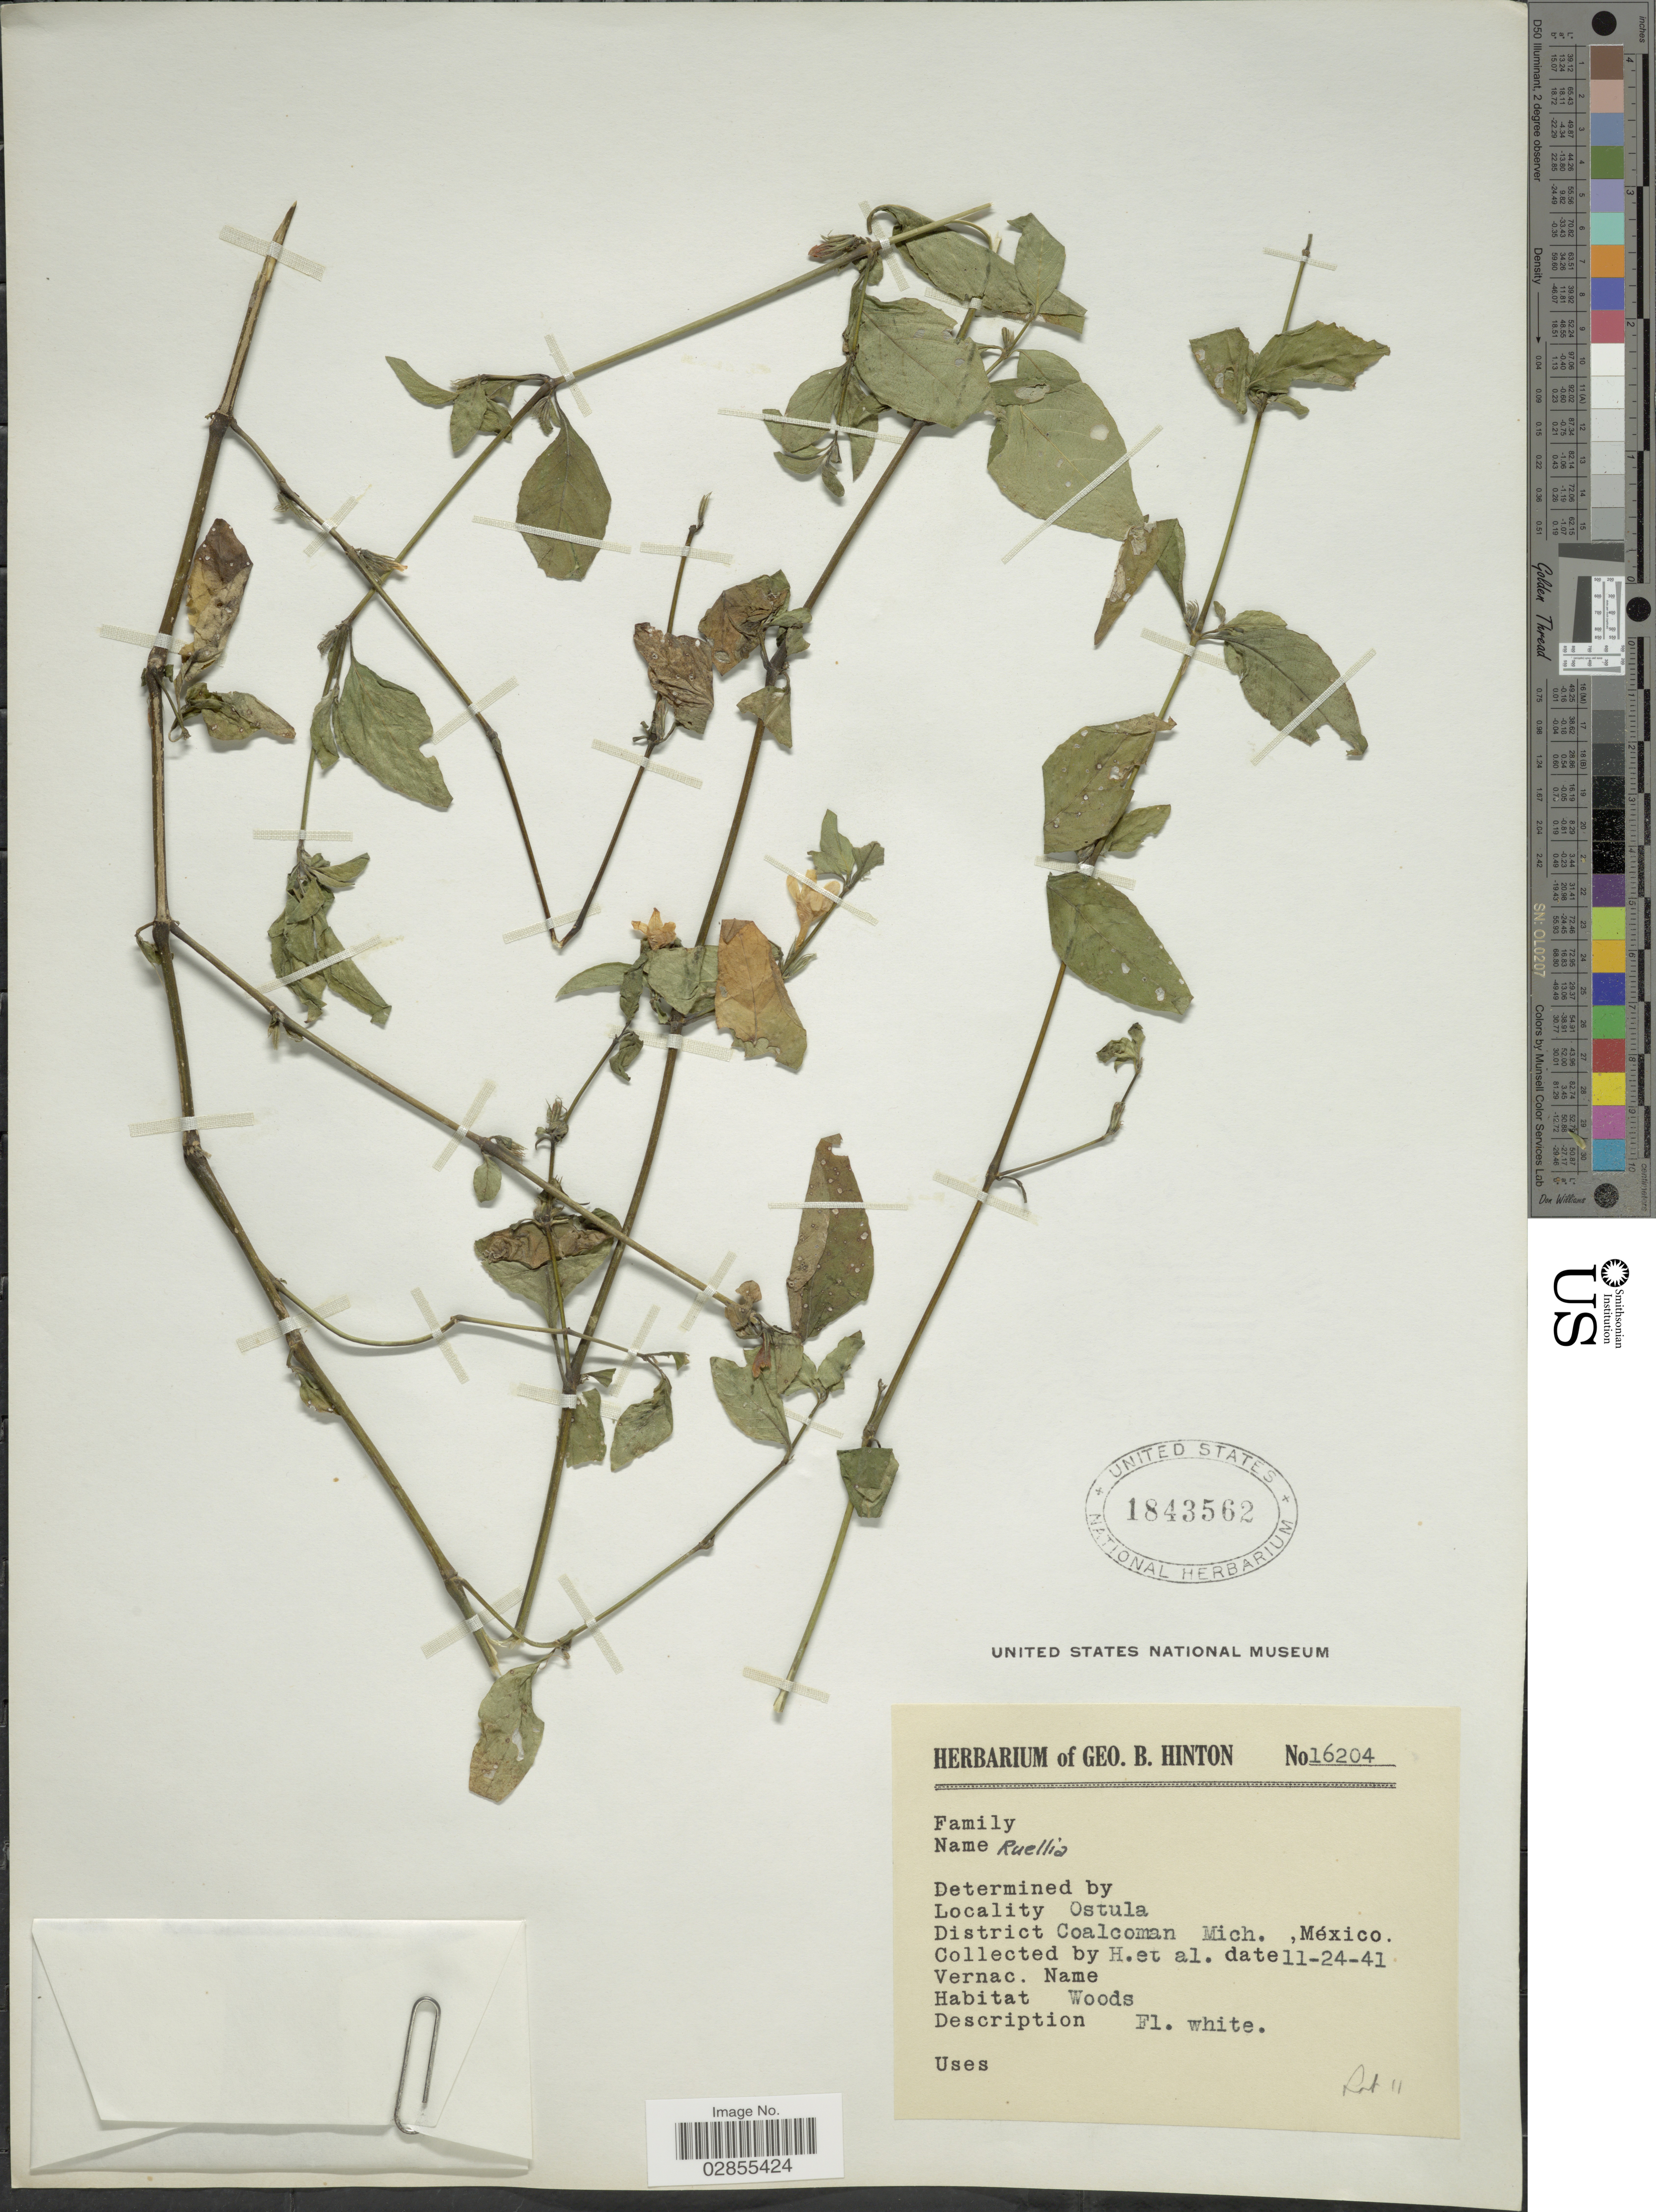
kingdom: Plantae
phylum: Tracheophyta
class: Magnoliopsida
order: Lamiales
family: Acanthaceae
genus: Dyschoriste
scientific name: Dyschoriste hirsutissima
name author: (Nees) Kuntze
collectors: G. B. Hinton & et al.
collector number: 16204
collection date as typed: Transcribed d/m/y: 24/11/41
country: Mexico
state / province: Michoacán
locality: Ostula, District Coalcoman, Mich.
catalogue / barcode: US 1843562